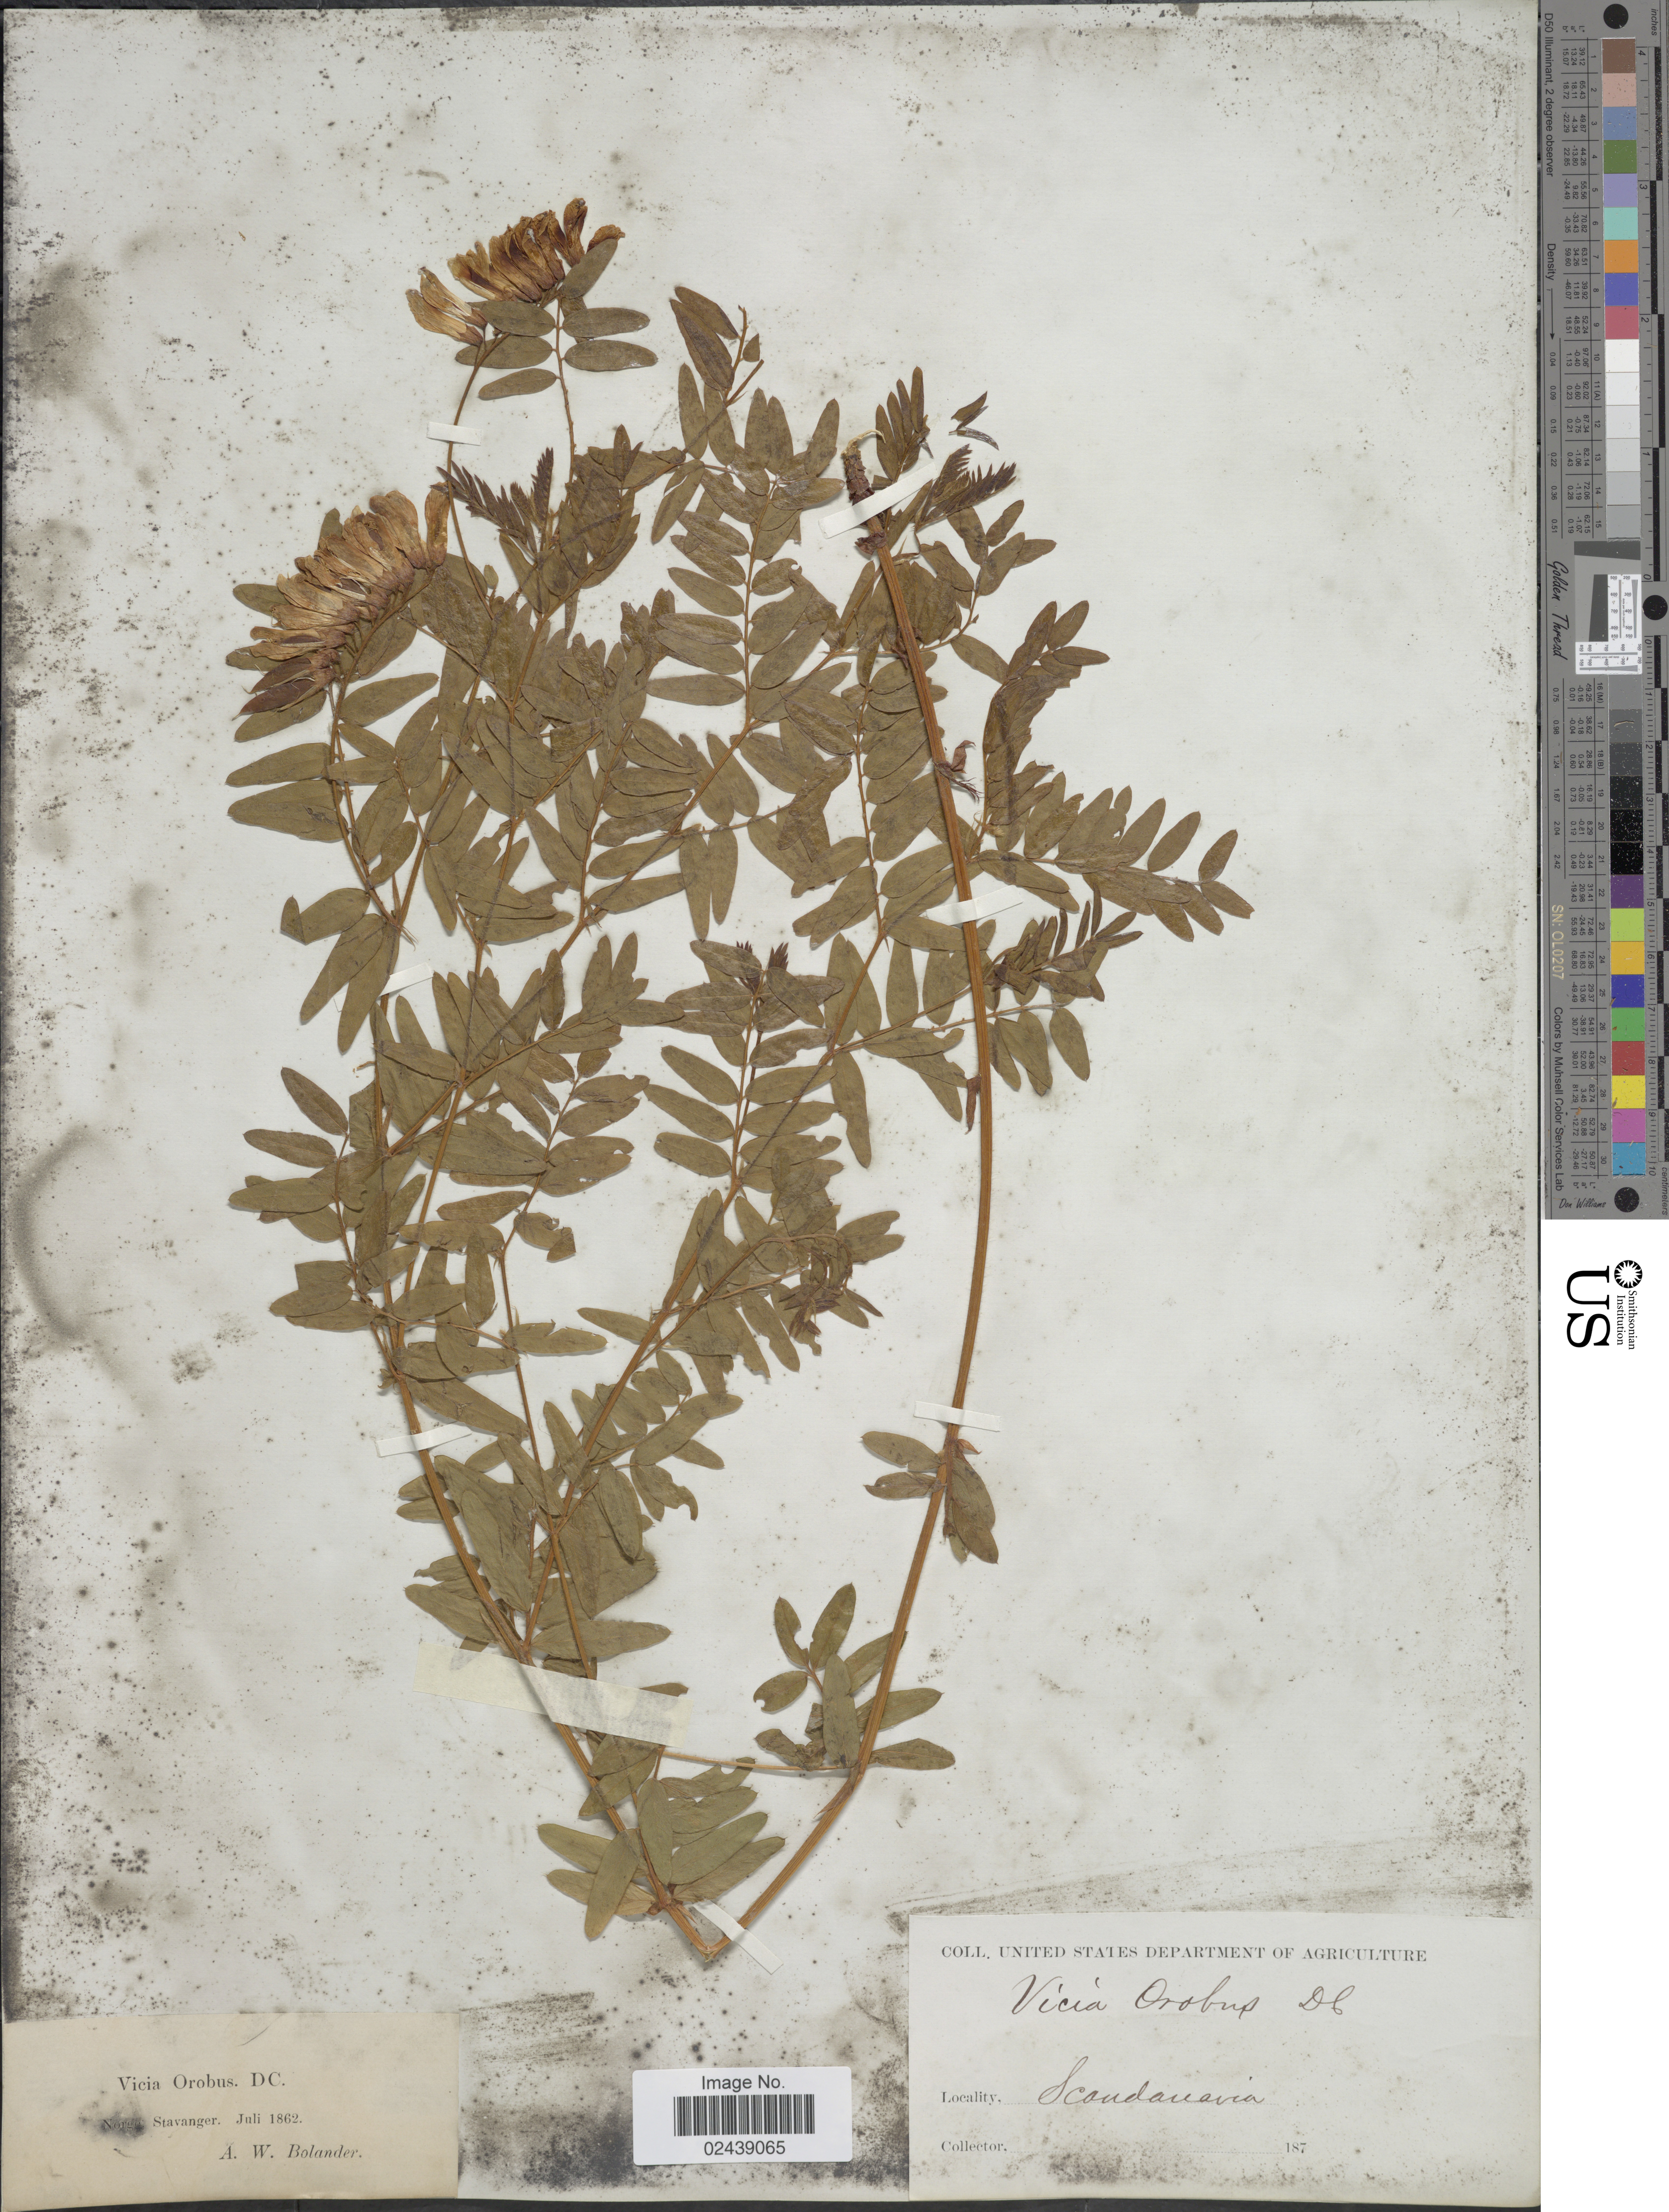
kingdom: Plantae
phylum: Tracheophyta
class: Magnoliopsida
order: Fabales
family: Fabaceae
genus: Vicia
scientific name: Vicia orobus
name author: DC.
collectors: A. Bolander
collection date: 1862-07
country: Norway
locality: Norge, Stavanger, Scandinavia